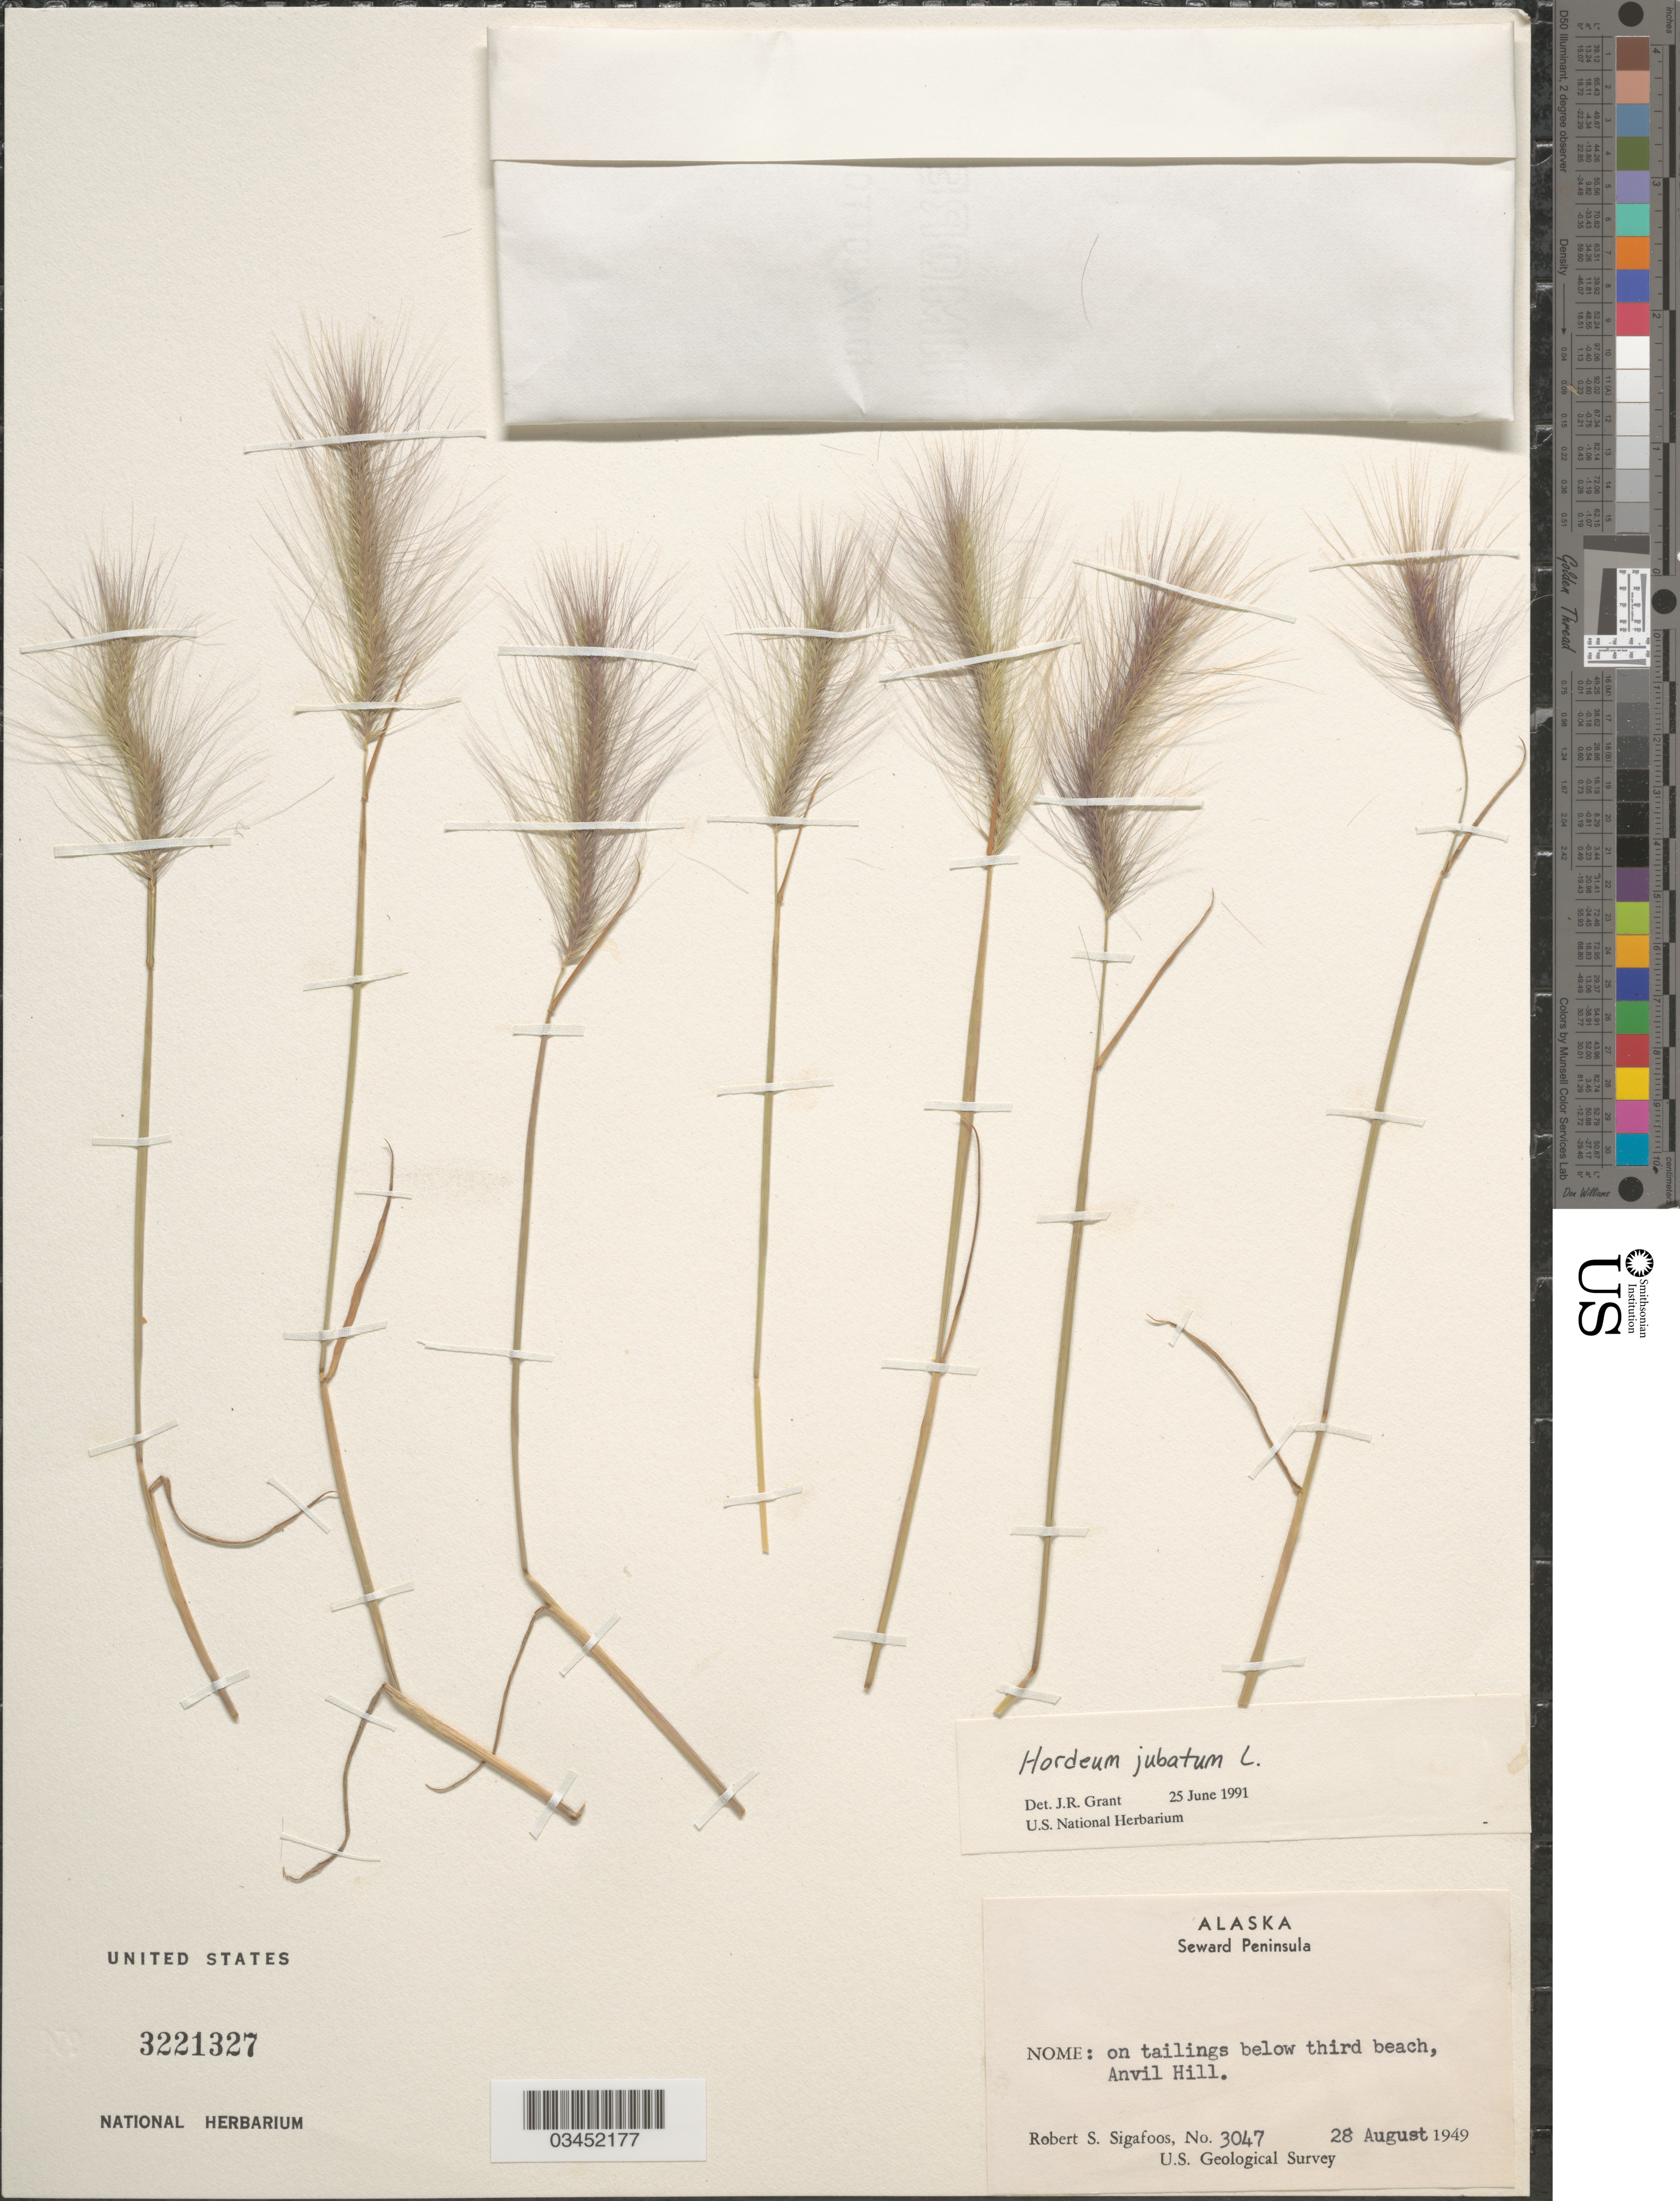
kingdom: Plantae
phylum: Tracheophyta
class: Liliopsida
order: Poales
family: Poaceae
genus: Hordeum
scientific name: Hordeum jubatum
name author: L.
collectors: R. Sigafoos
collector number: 3047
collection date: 1949-08-28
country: United States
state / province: Alaska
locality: Seward Peninsula. Nome: on tailings below third beach, Anvil Hill. U. S. Geological Survey.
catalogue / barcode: US 3221327